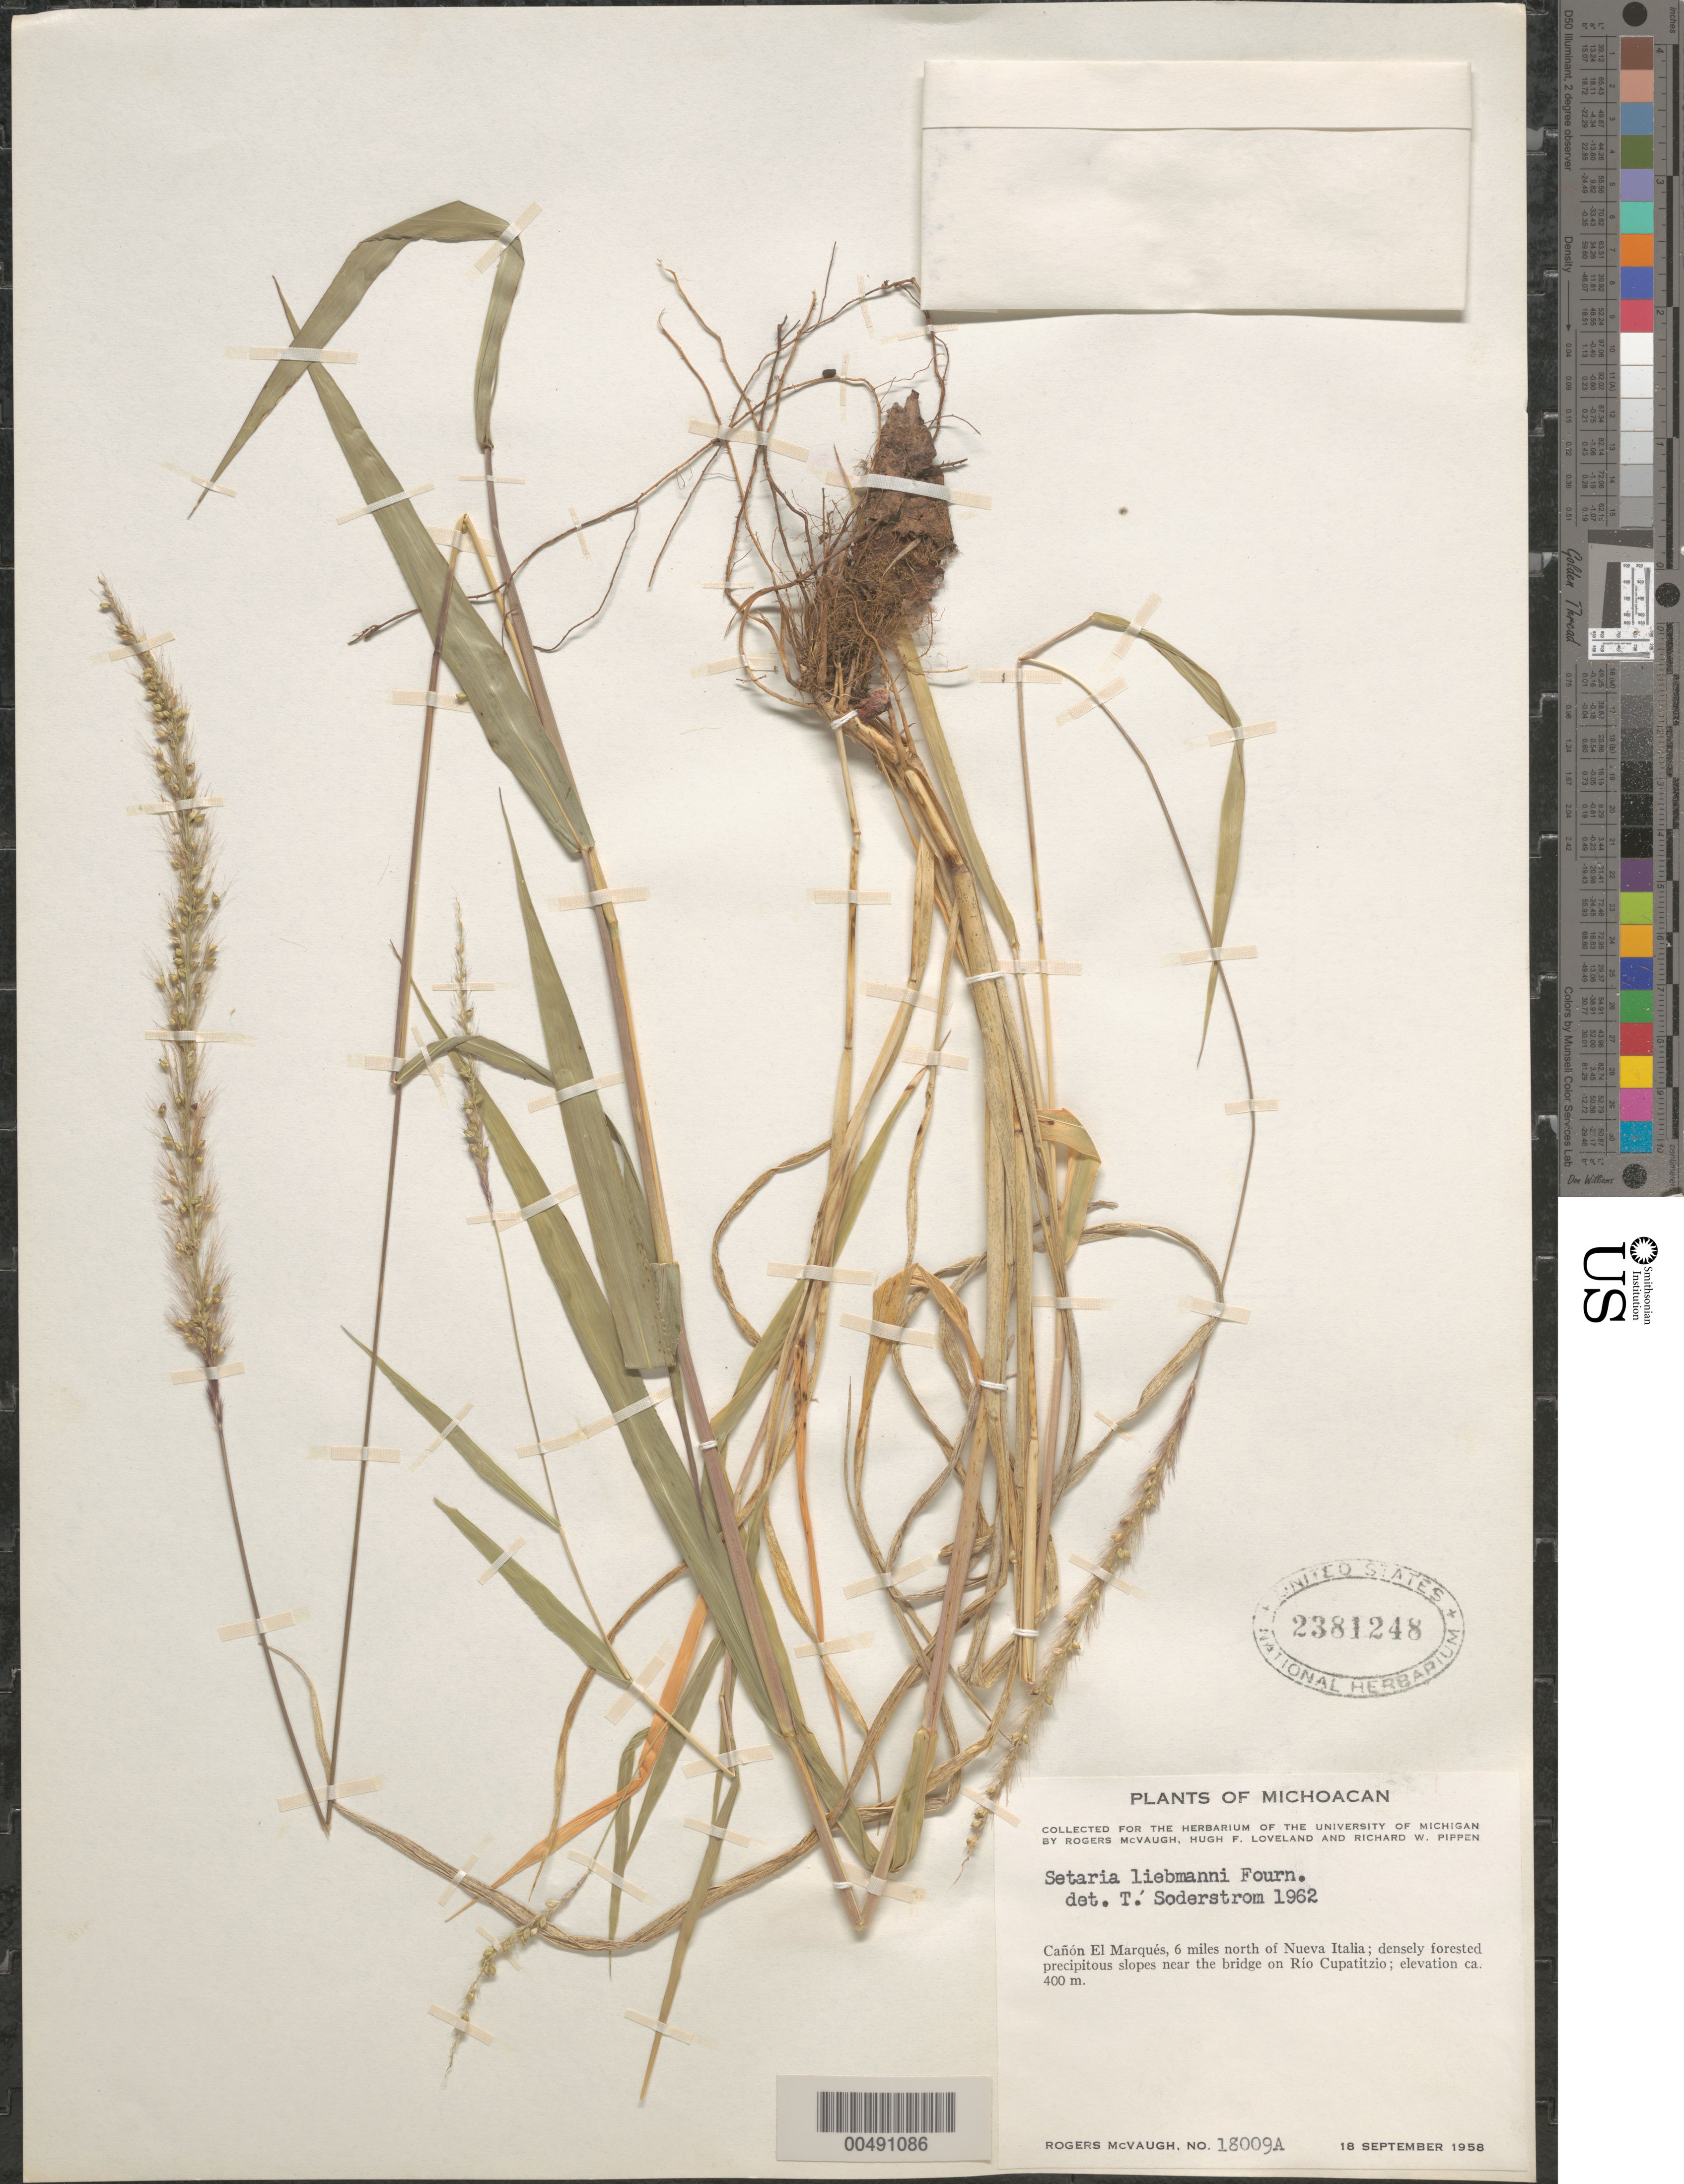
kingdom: Plantae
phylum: Tracheophyta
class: Liliopsida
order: Poales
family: Poaceae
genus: Setaria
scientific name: Setaria liebmannii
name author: E. Fourn.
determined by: Soderstrom, T. R.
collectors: R. McVaugh, H. Loveland & R. W. Pippen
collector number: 18009A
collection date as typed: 18 Sep 1958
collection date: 1958-09-18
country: Mexico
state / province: Michoacán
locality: Cañón El Marqués, 6 mi N of Nueva Italia, near bridge on Río Cupatitzio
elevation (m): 400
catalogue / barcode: US 2381248